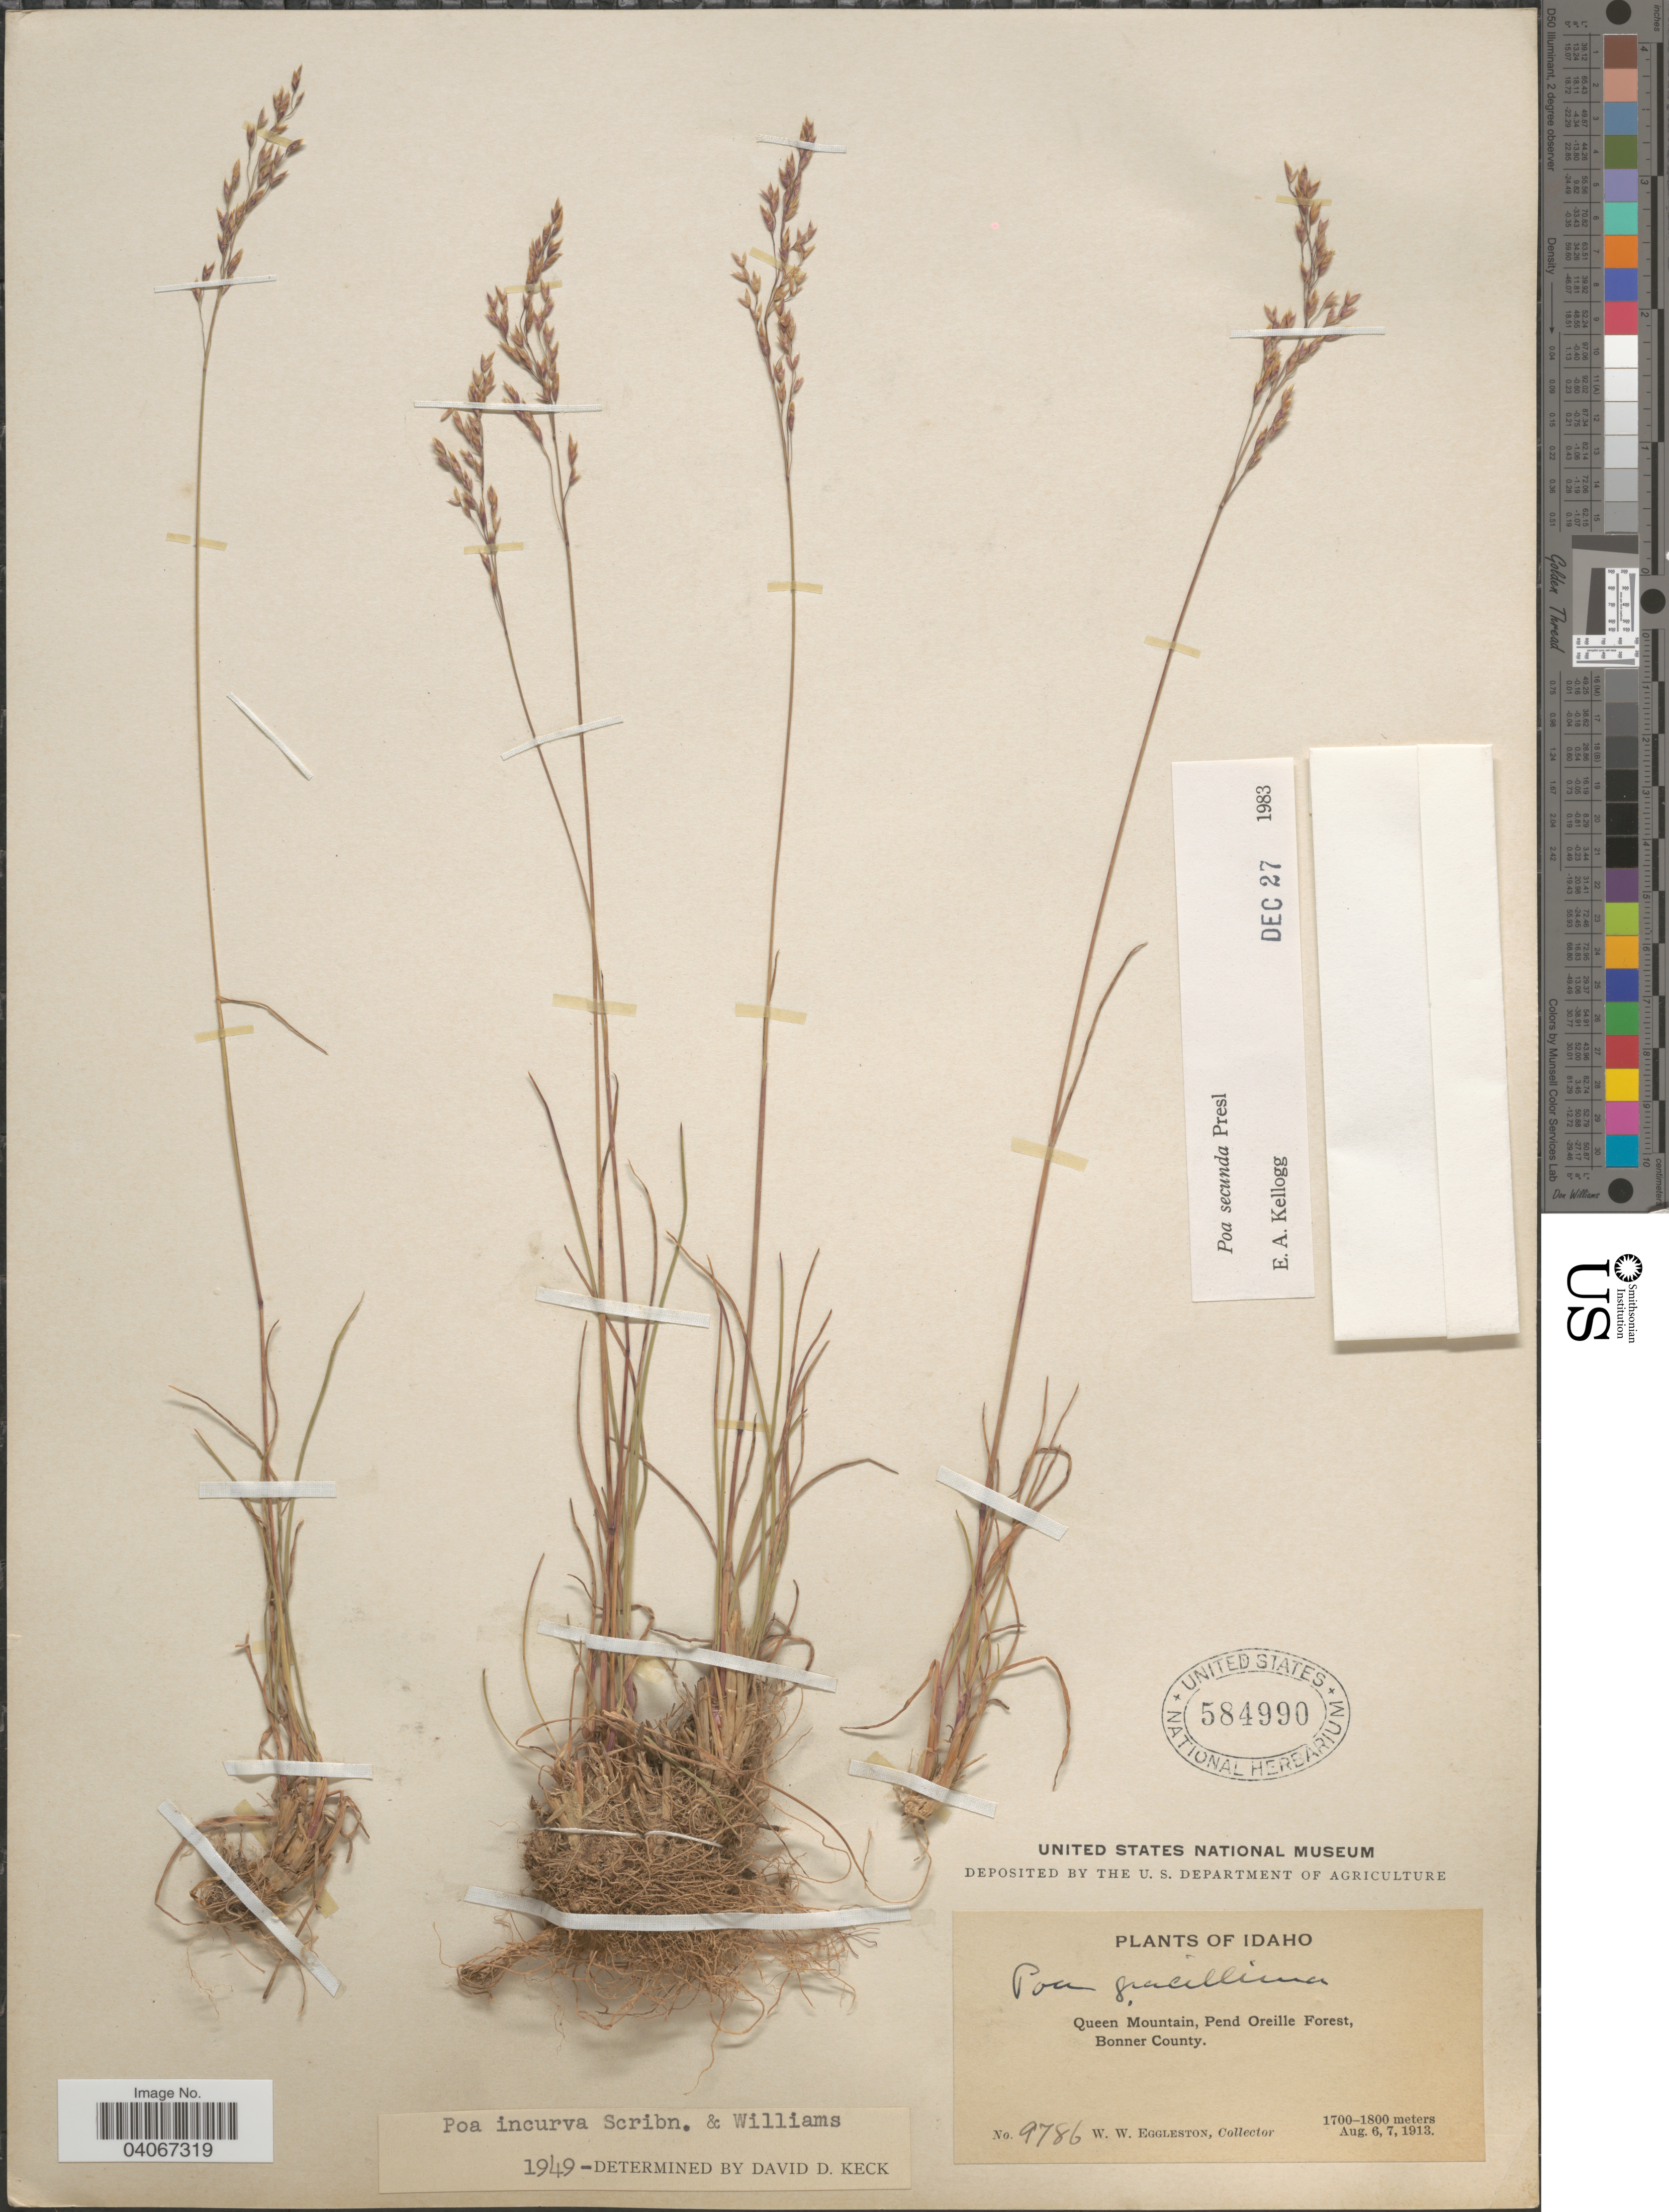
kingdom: Plantae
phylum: Tracheophyta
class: Liliopsida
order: Poales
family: Poaceae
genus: Poa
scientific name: Poa secunda subsp. secunda var. secunda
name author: J. Presl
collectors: W. W. Eggleston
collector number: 9786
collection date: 1913-08-06/1913-08-07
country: United States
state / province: Idaho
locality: Queen Mountain, Pend Oreille Forest, Bonner County.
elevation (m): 1700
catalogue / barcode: US 584990